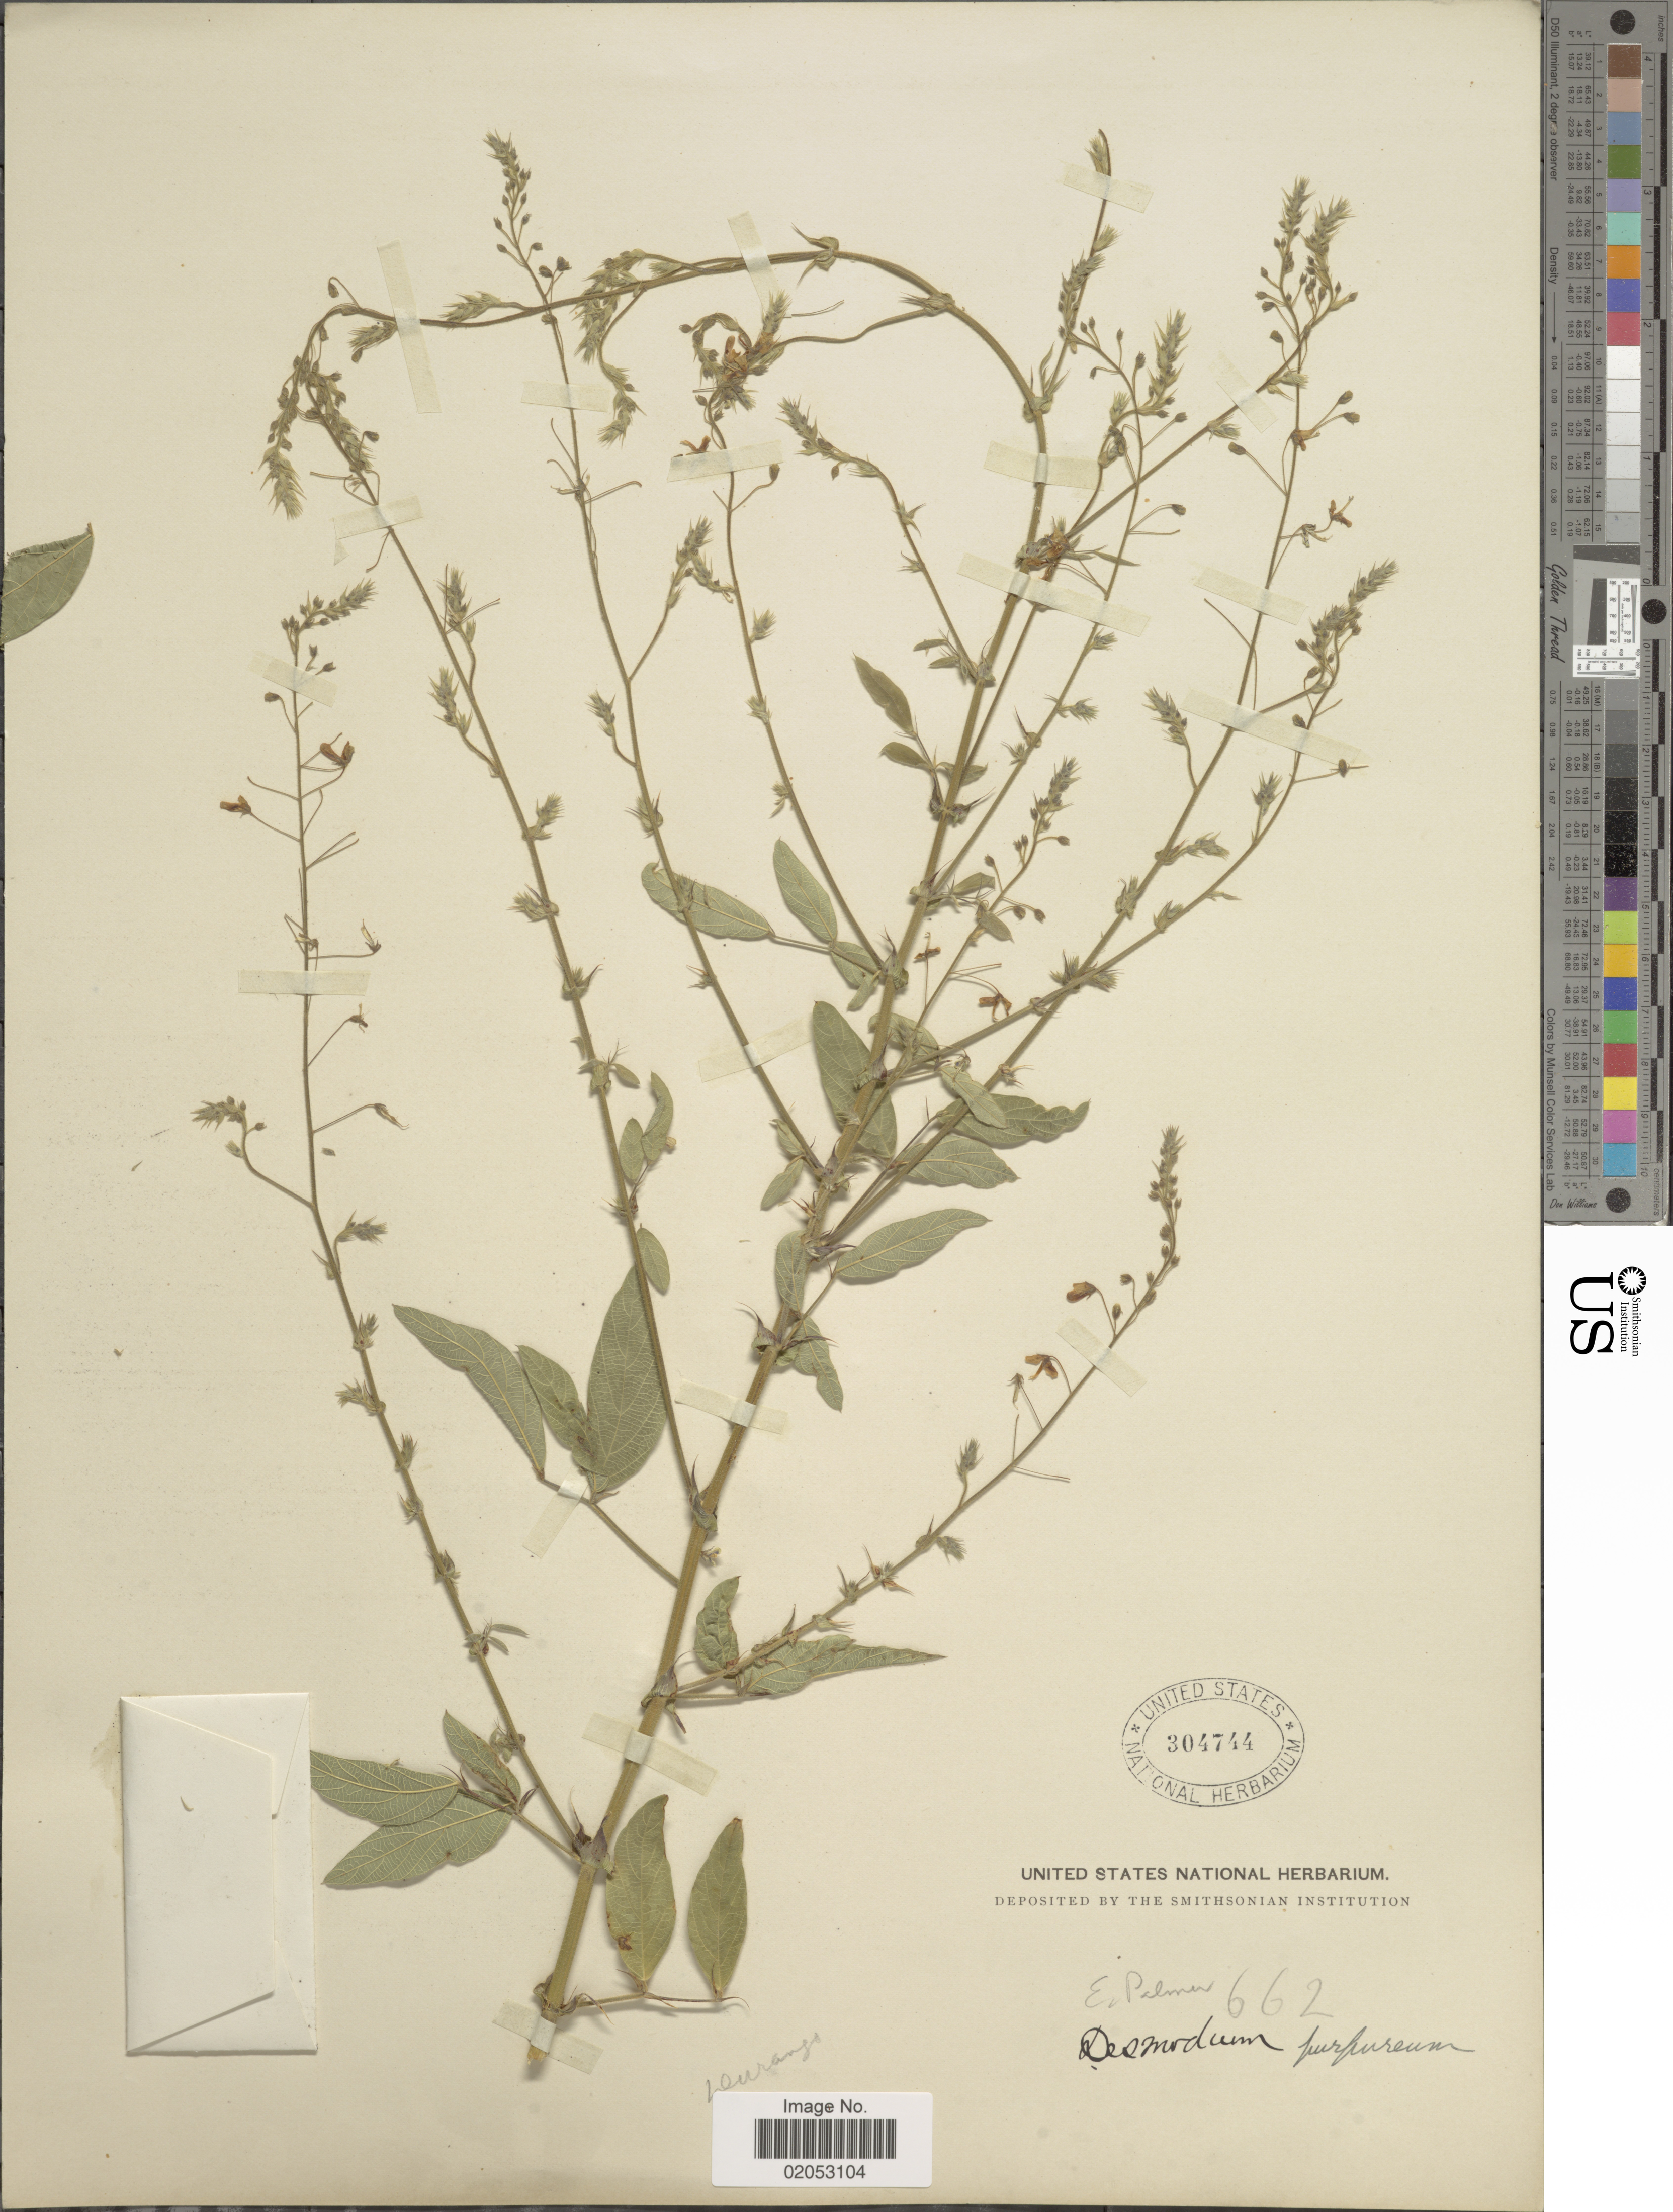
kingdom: Plantae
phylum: Tracheophyta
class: Magnoliopsida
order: Fabales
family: Fabaceae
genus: Desmodium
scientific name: Desmodium tortuosum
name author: (Sw.) DC.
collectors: E. Palmer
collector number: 662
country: Mexico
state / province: Durango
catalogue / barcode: US 304744